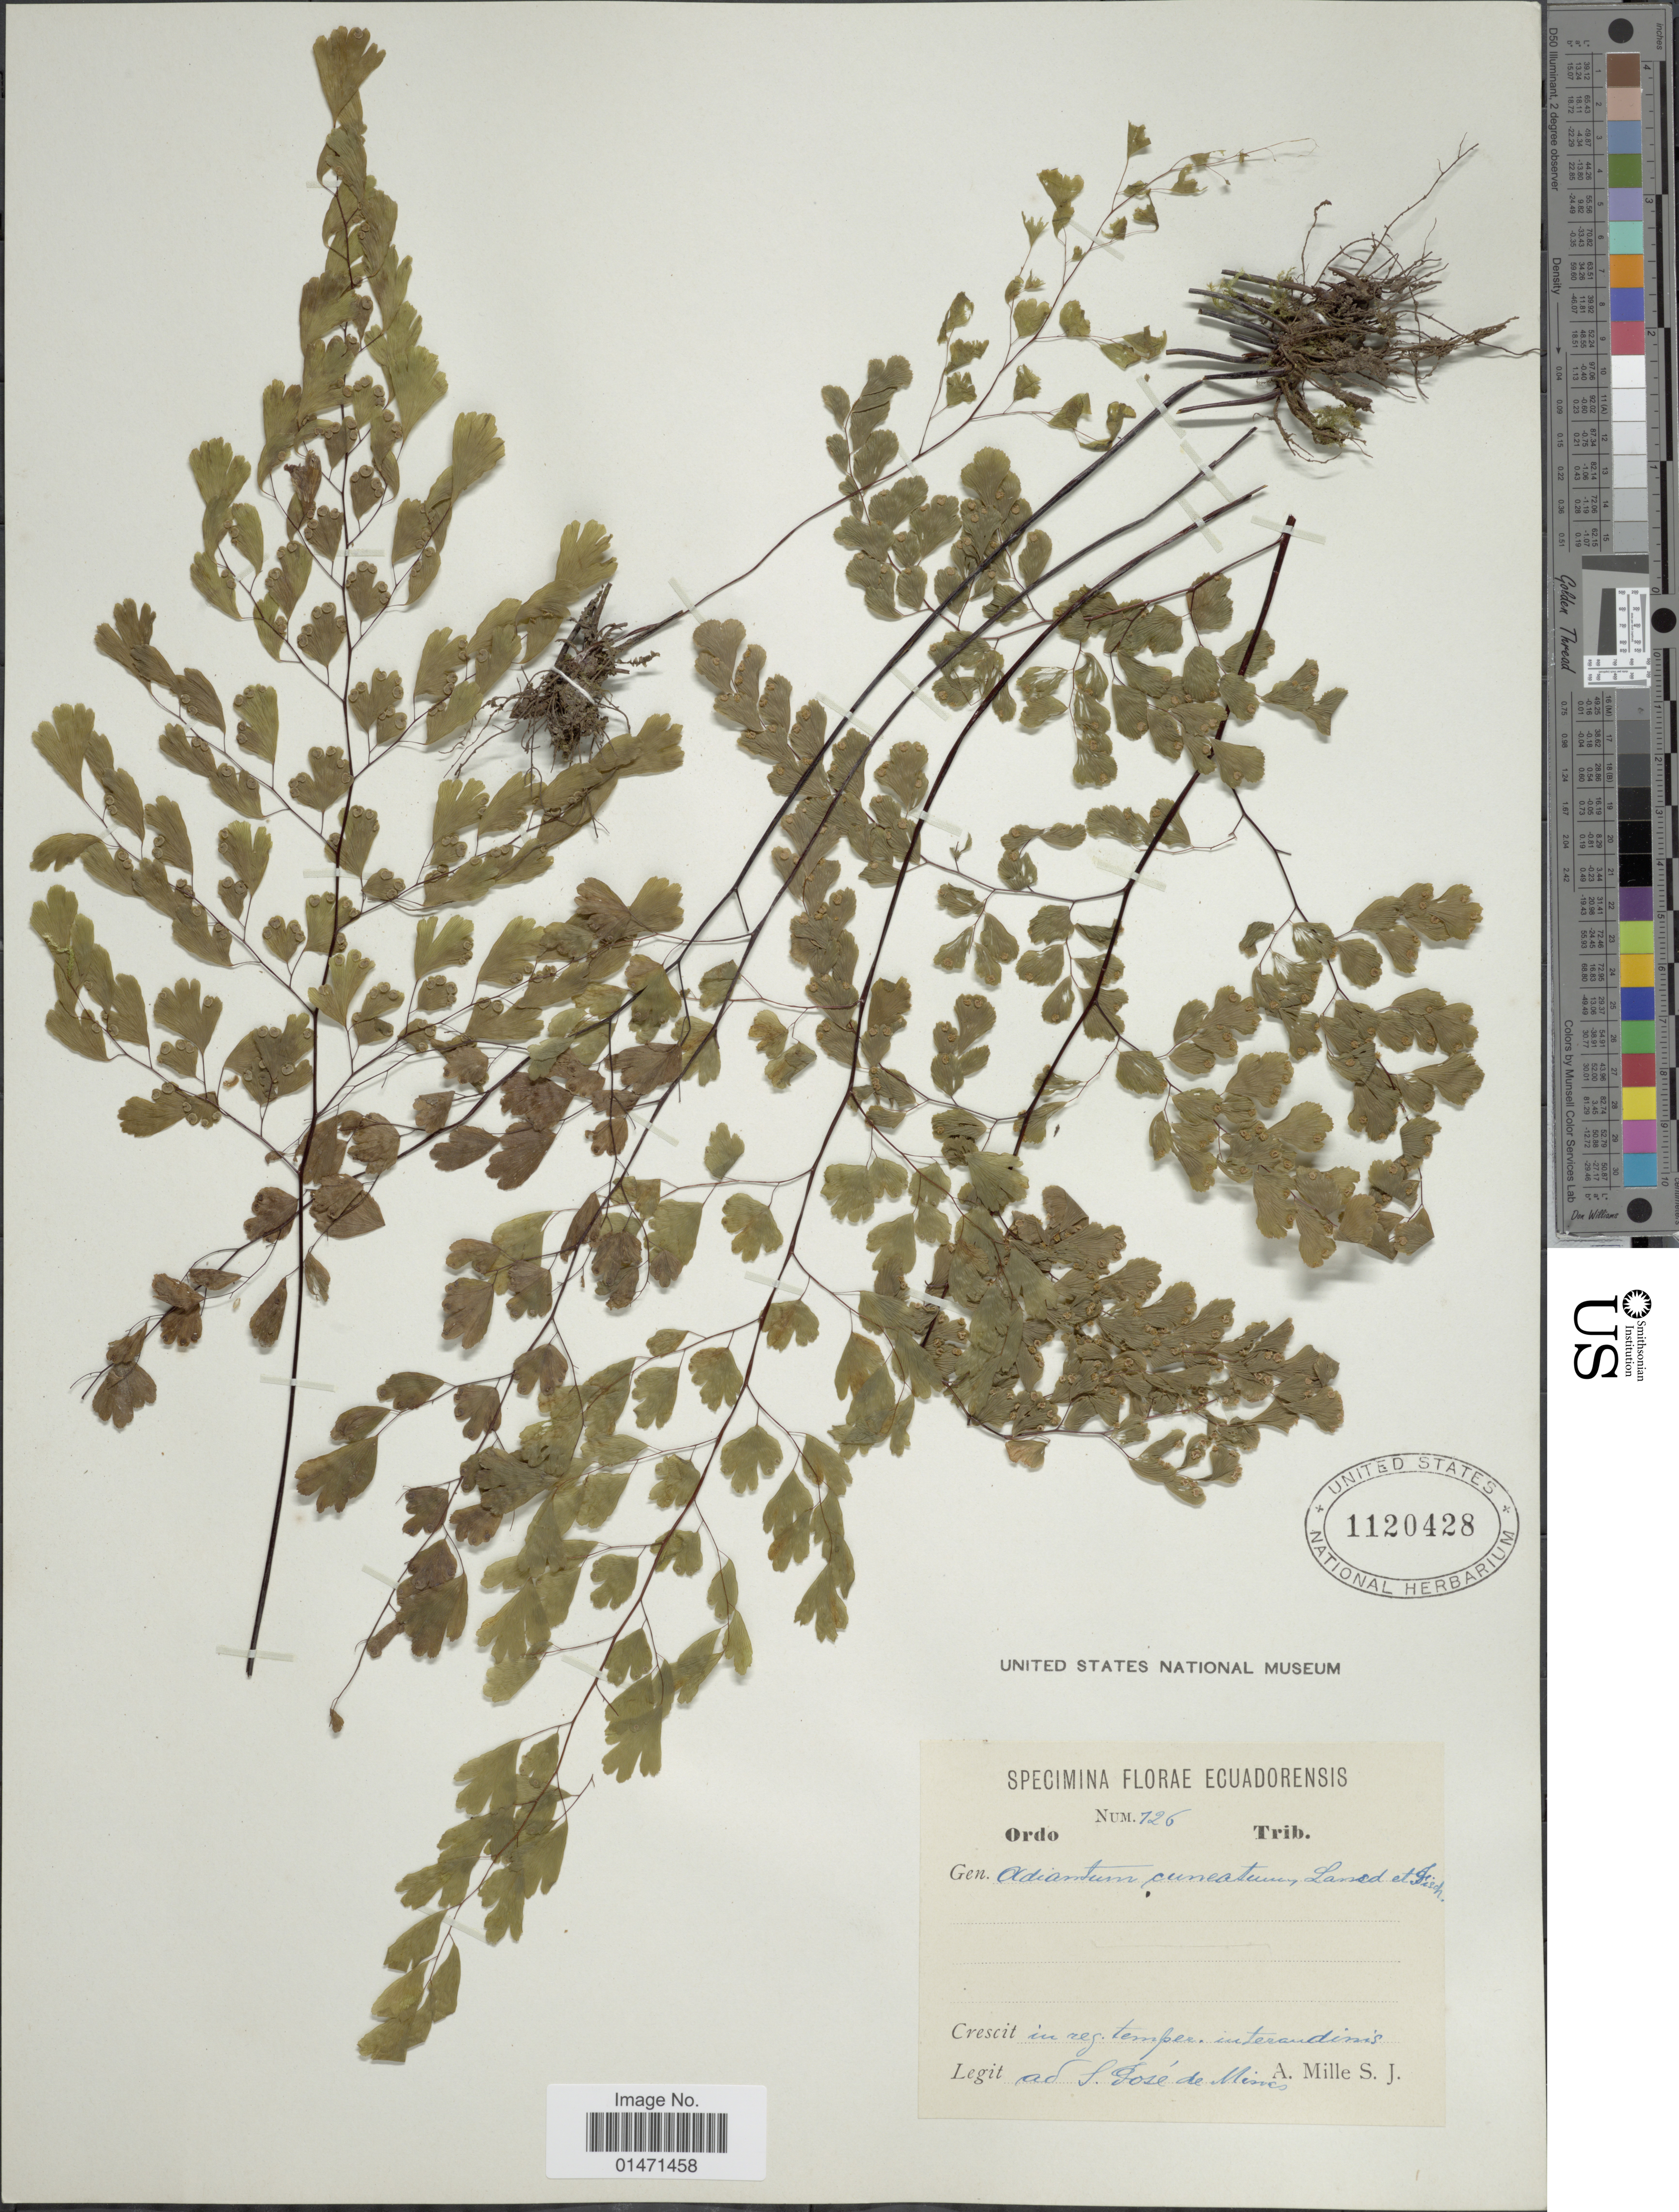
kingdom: Plantae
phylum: Tracheophyta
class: Polypodiopsida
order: Polypodiales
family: Pteridaceae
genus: Adiantum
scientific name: Adiantum raddianum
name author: C. Presl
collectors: A. Mille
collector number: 726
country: Ecuador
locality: In reg. temper. interandinis ad S. José de Minas.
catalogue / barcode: US 1120428